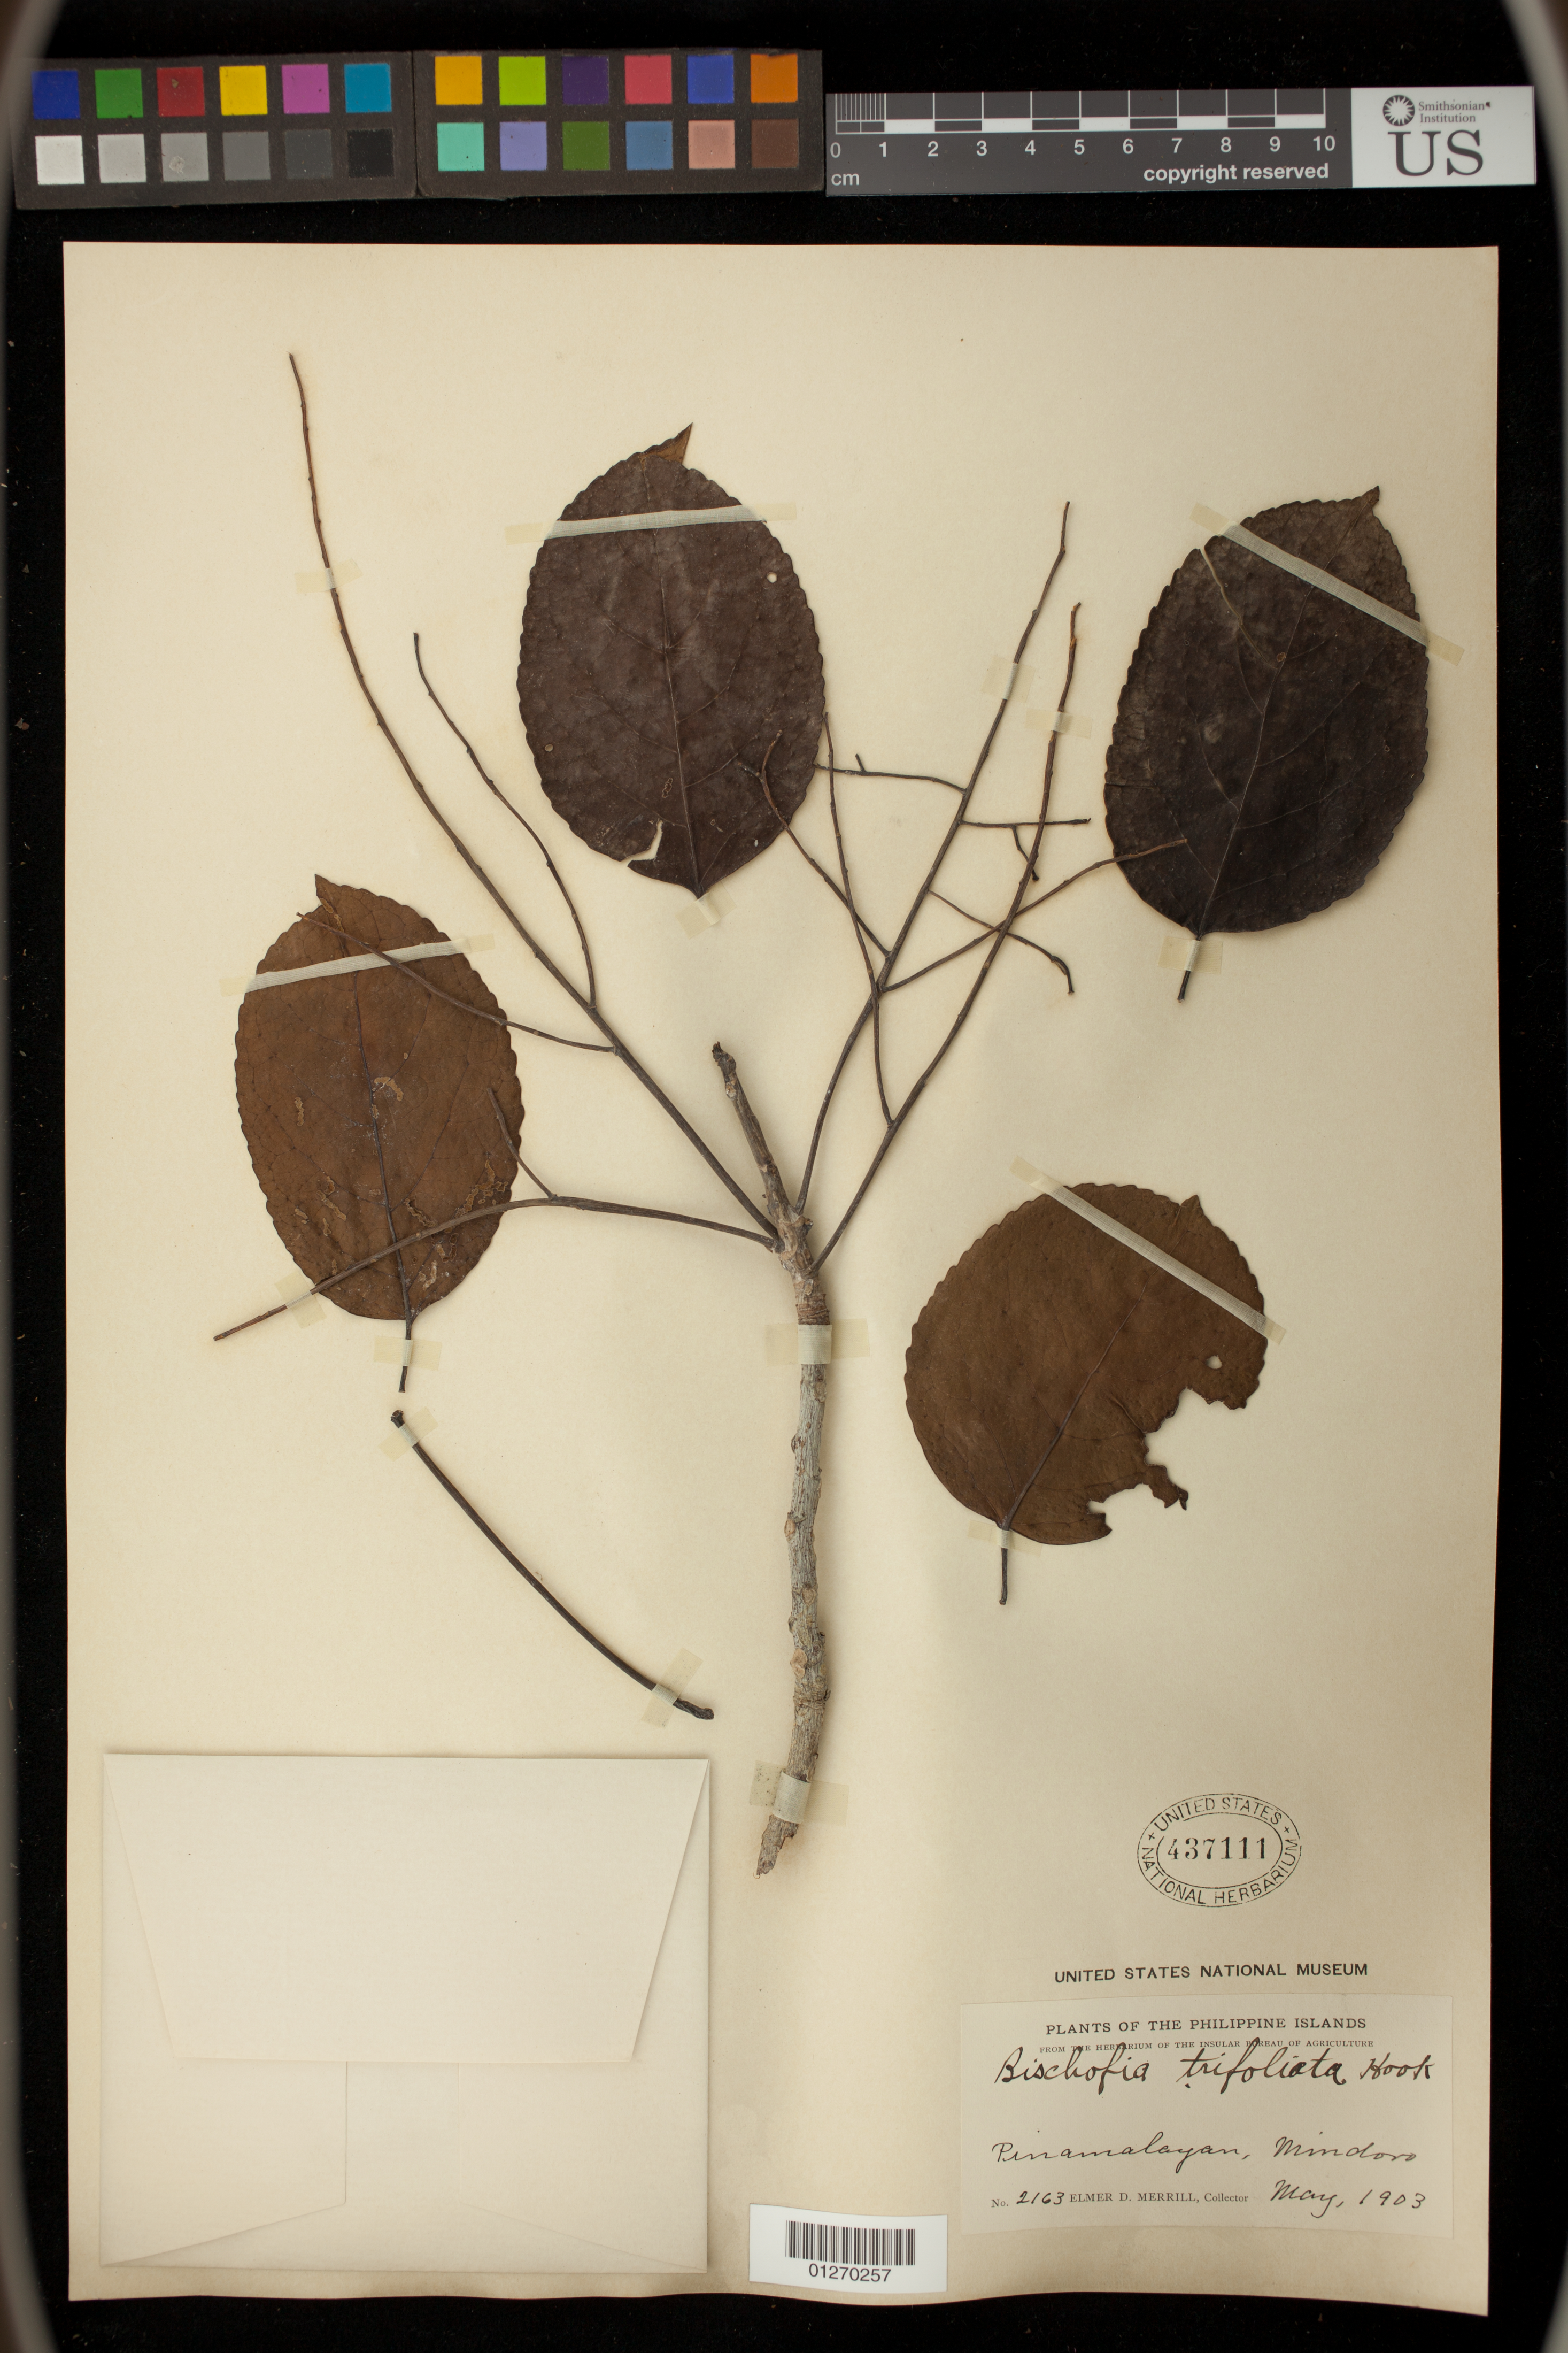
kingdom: Plantae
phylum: Tracheophyta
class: Magnoliopsida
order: Malpighiales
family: Phyllanthaceae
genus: Bischofia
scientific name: Bischofia javanica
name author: Blume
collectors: E. D. Merrill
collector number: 2163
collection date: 1903-05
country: Philippines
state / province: Mimaropa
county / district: Oriental Mindoro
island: Mindoro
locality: Pinamalayan, Mindoro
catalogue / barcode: US 437111